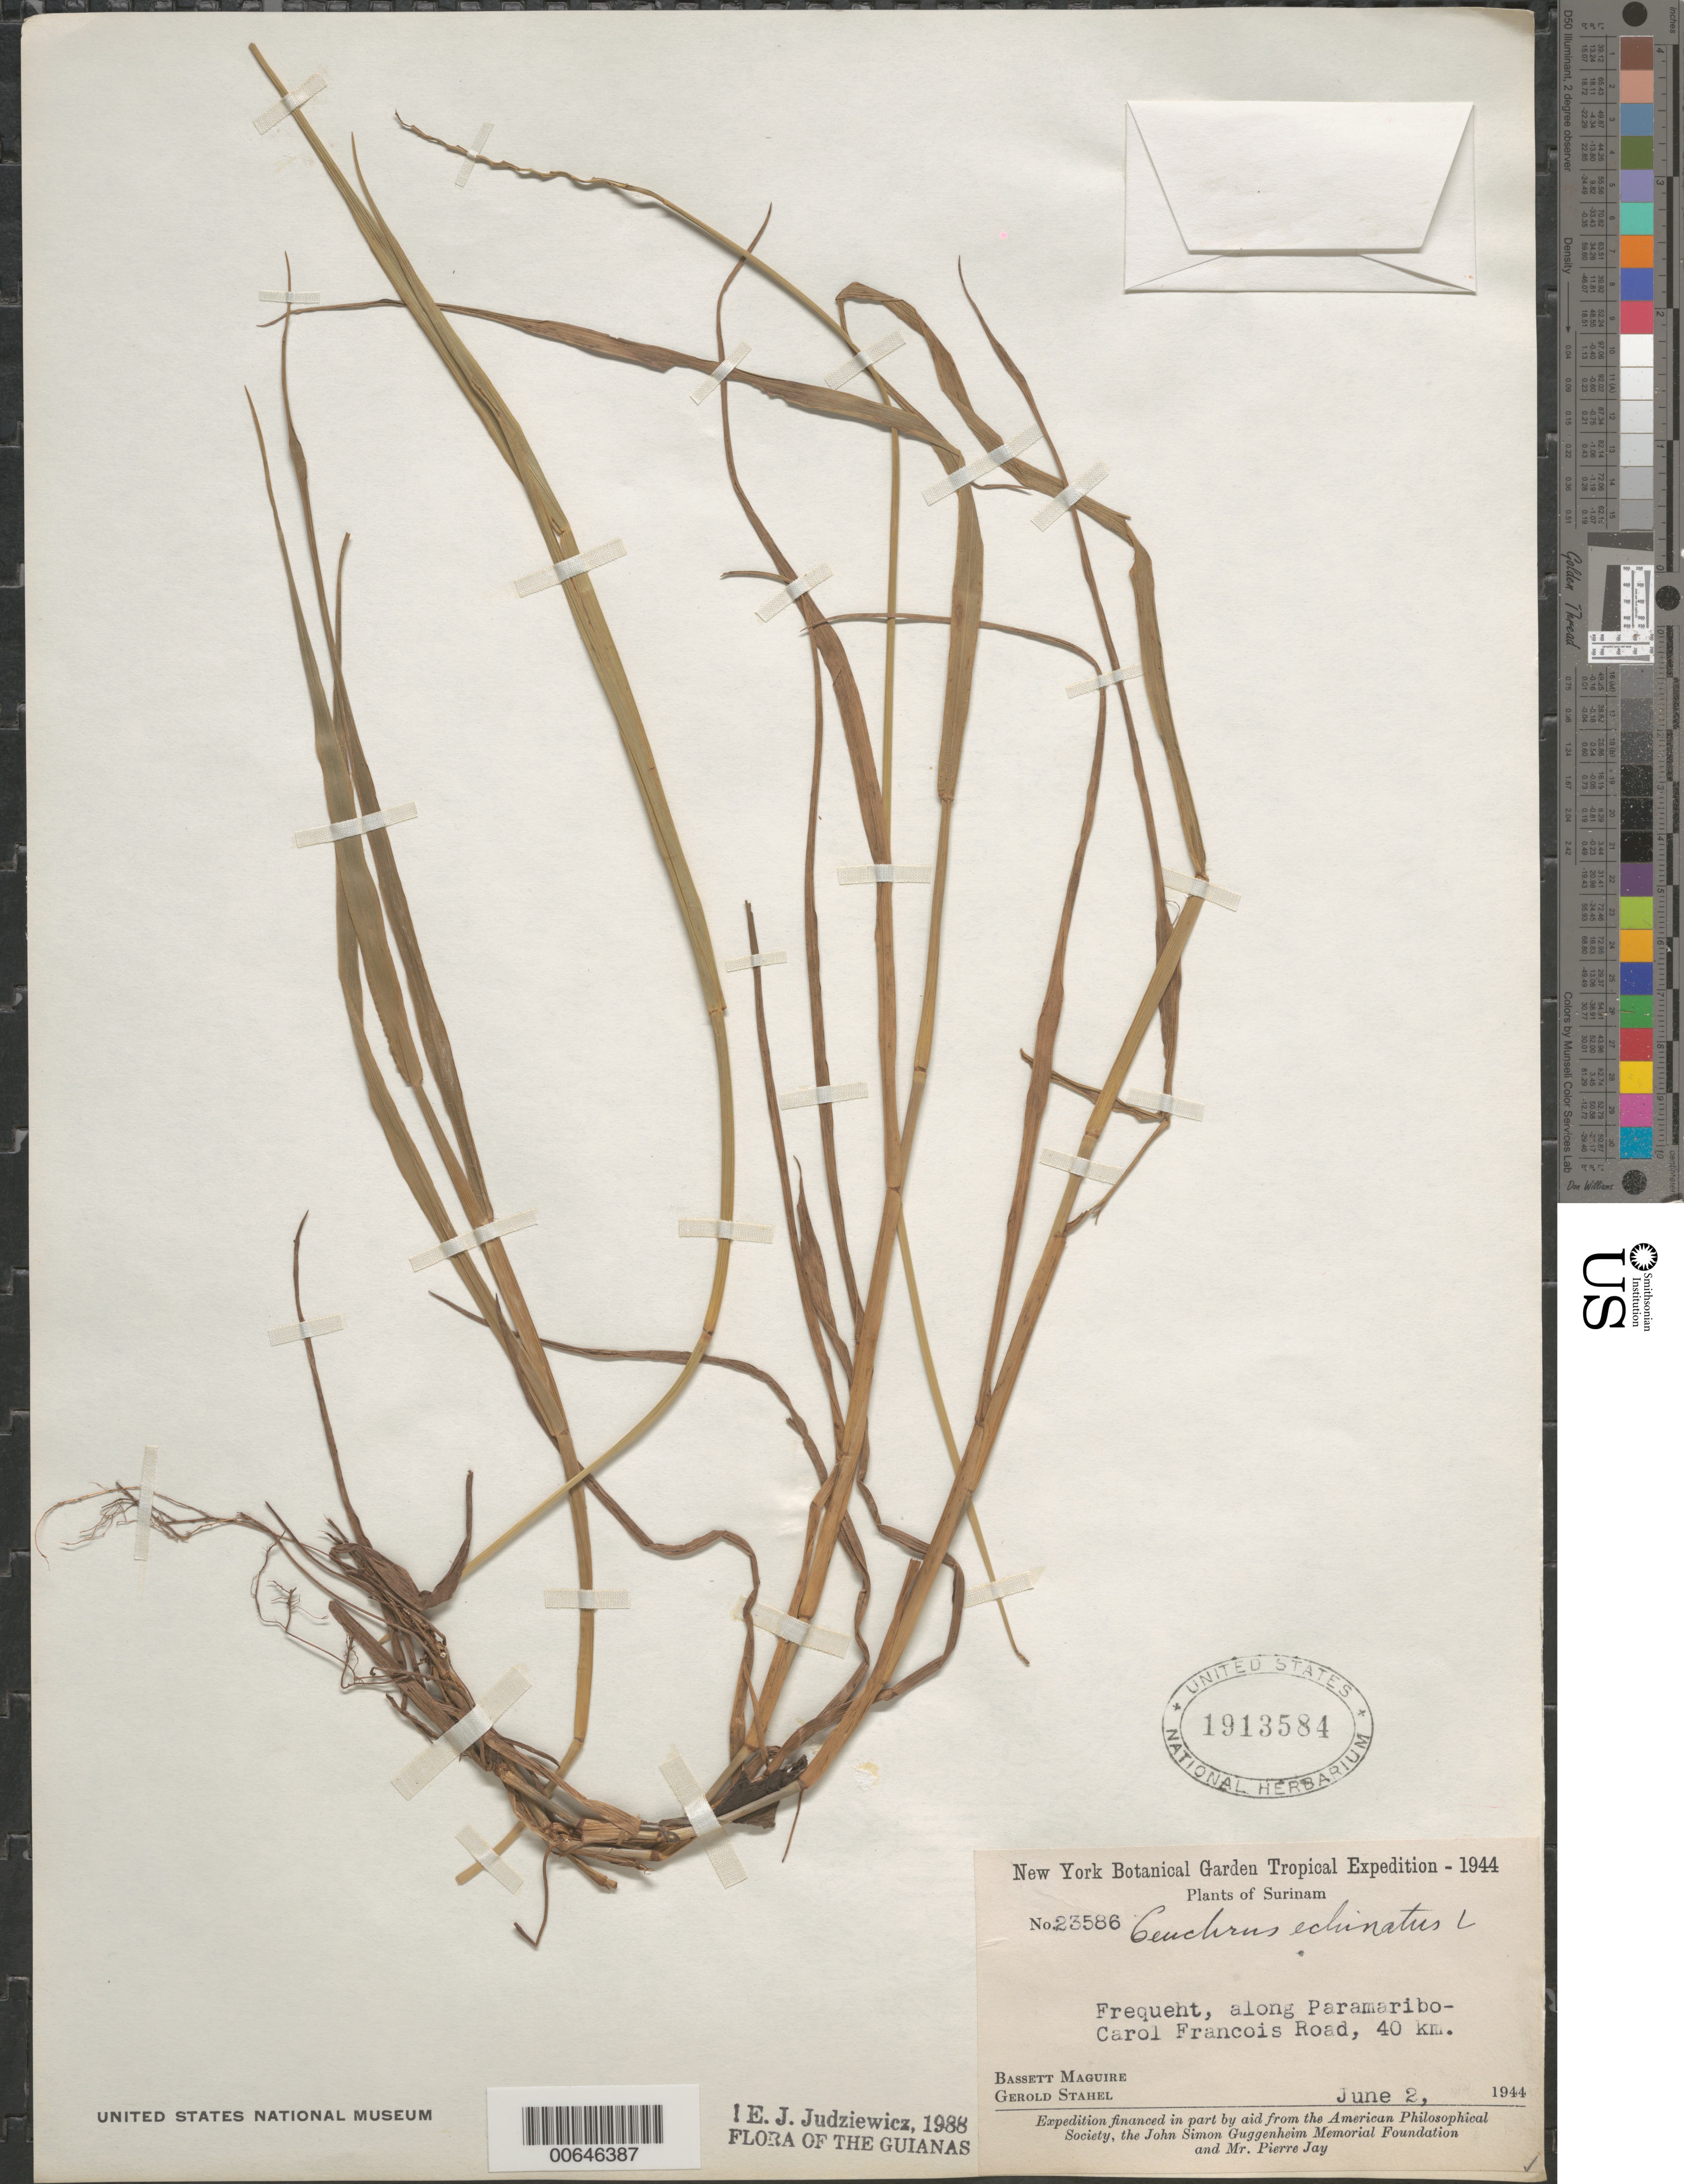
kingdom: Plantae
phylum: Tracheophyta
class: Liliopsida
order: Poales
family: Poaceae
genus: Cenchrus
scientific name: Cenchrus echinatus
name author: L.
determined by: Judziewicz, E. J.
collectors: B. Maguire & G. Stahel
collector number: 23586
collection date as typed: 2-Jun-44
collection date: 1944-06-02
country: Suriname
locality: Paramaribo, km 40, on road to Carl Francois, along Saramacca River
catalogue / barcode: US 1913584